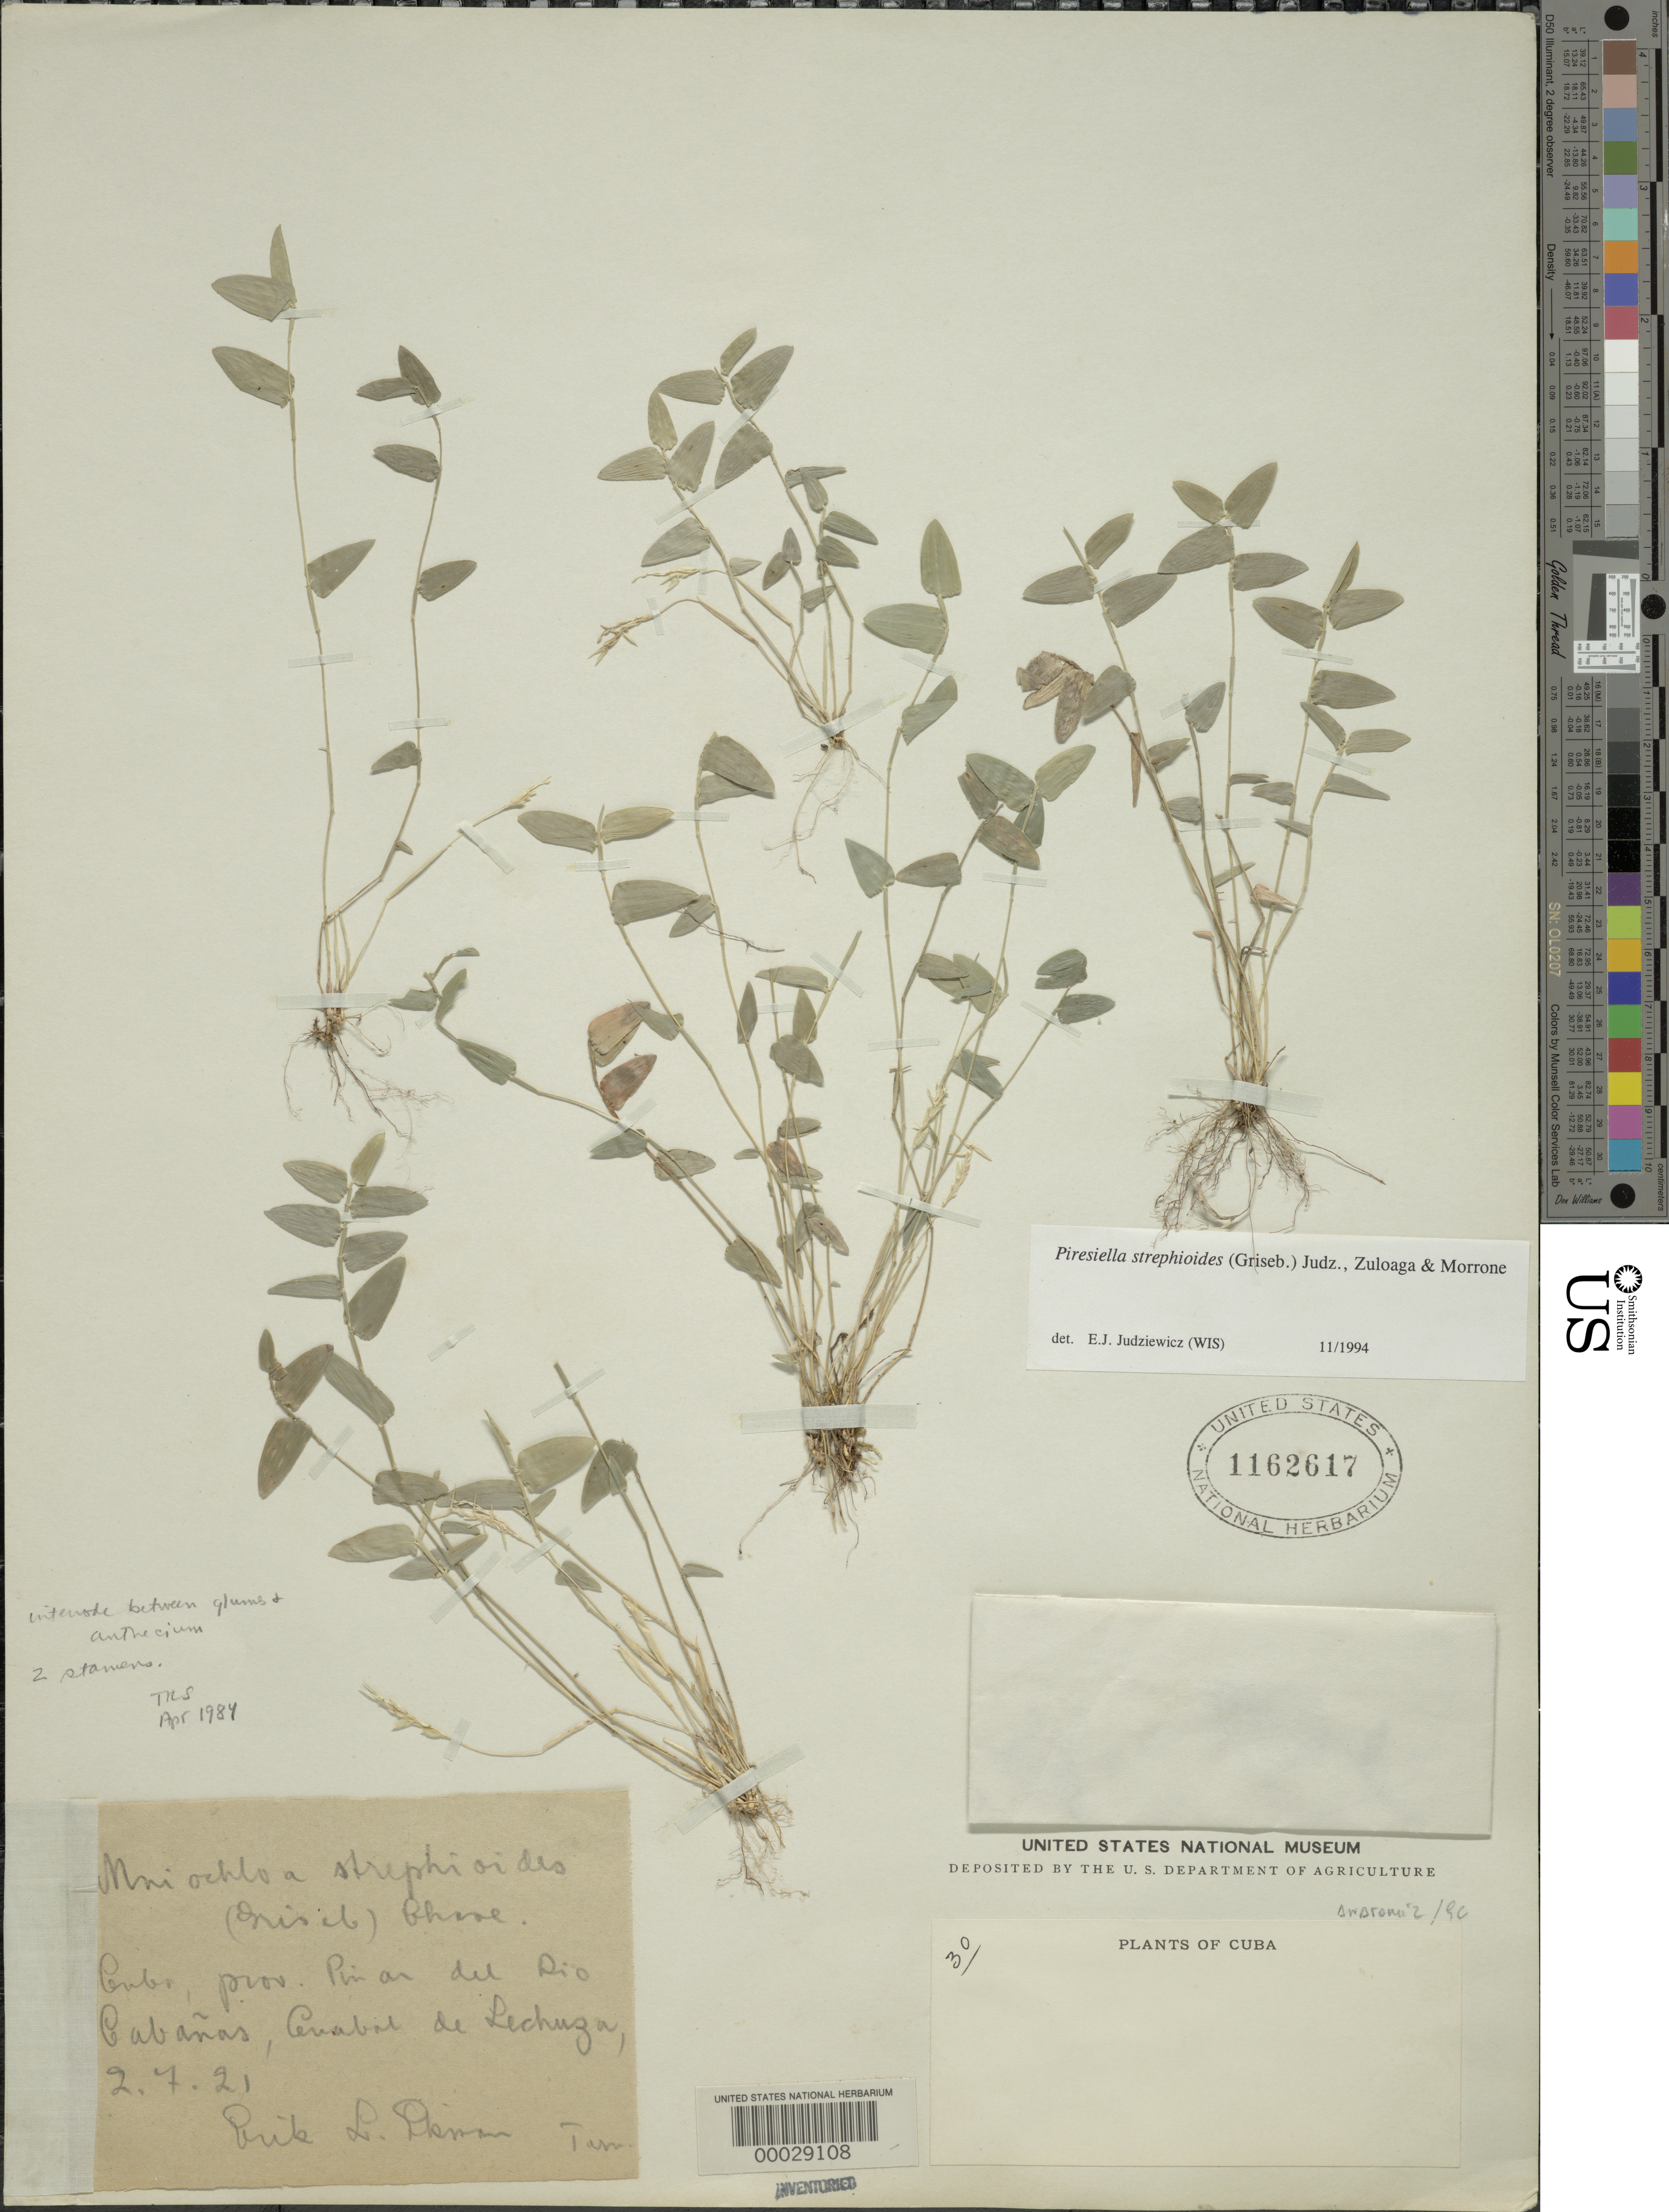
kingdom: Plantae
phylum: Tracheophyta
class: Liliopsida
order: Poales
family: Poaceae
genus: Piresiella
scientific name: Piresiella strephioides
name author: (Griseb.) Judz.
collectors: E. L. Ekman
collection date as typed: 02 Jul 1921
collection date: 1921-07-02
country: Cuba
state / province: Pinar del Río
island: Greater Antilles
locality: Cabanas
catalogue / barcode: US 1162617